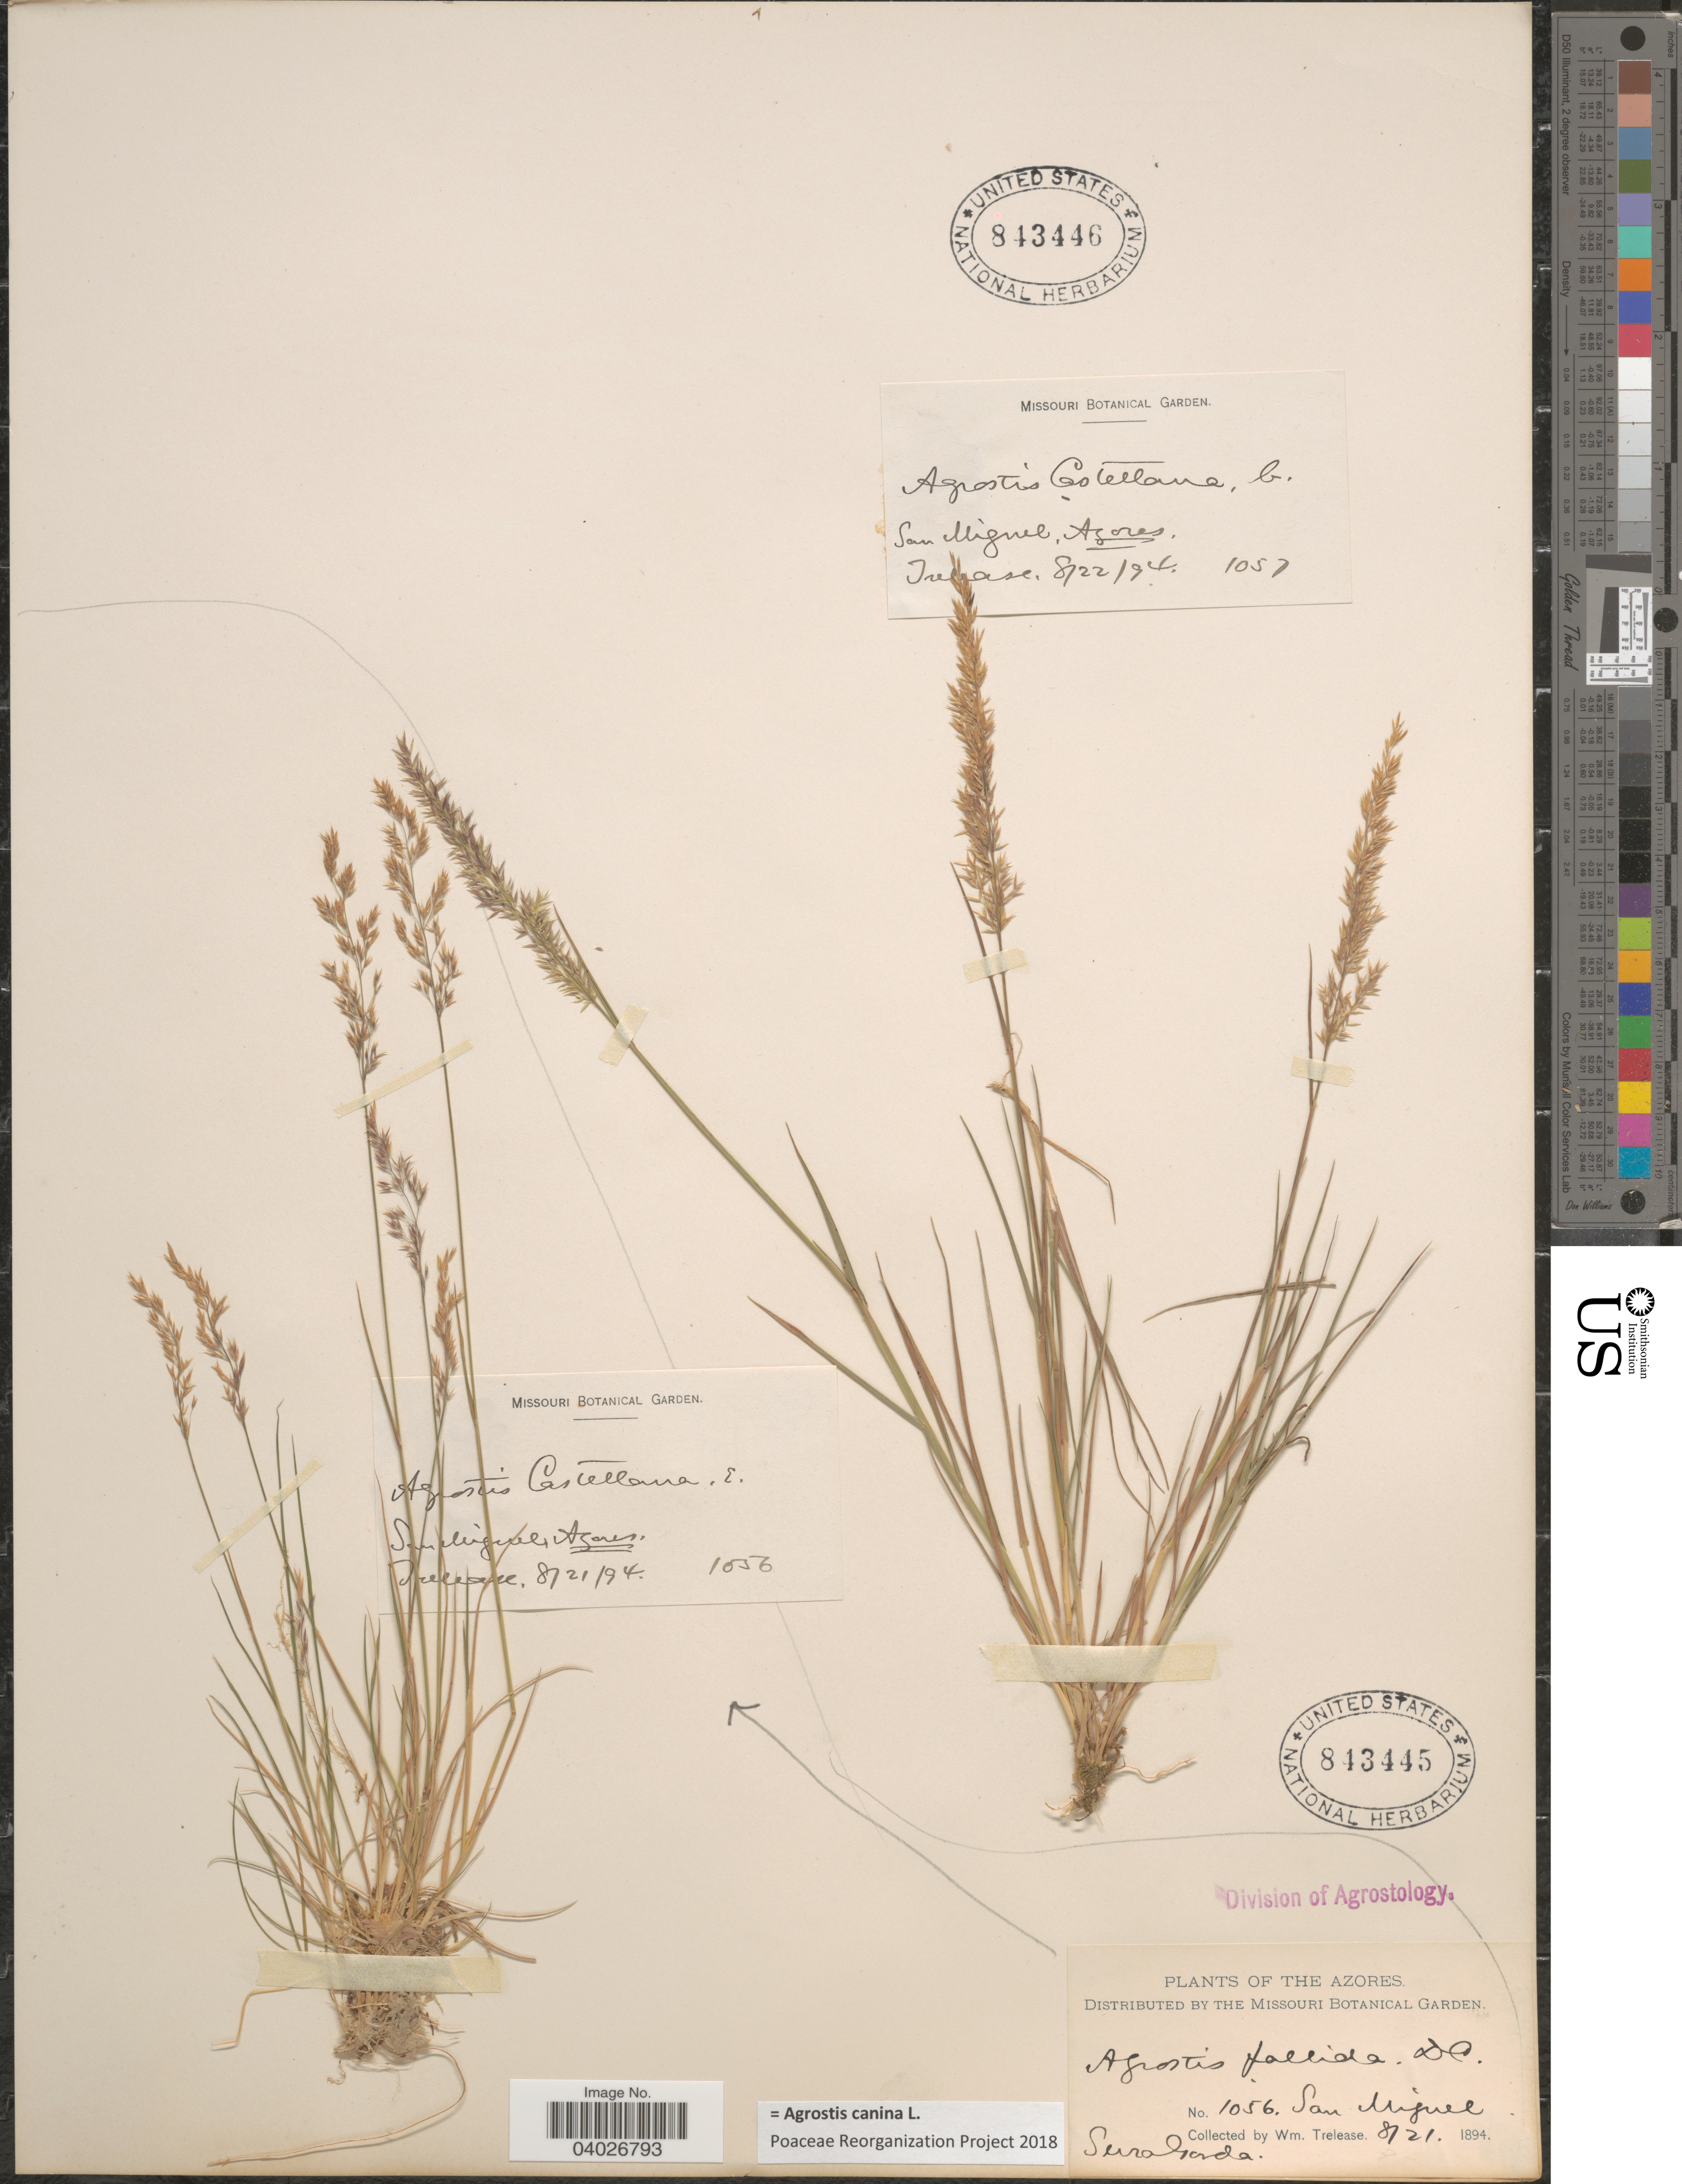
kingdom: Plantae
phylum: Tracheophyta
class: Liliopsida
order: Poales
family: Poaceae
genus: Agrostis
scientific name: Agrostis canina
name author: L.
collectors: W. Trelease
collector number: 1056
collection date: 1894-08-21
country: Portugal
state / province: Azores (Aut. Reg.)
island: São Miguel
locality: San Miguel. Serra Gorda.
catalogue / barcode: US 843445-2